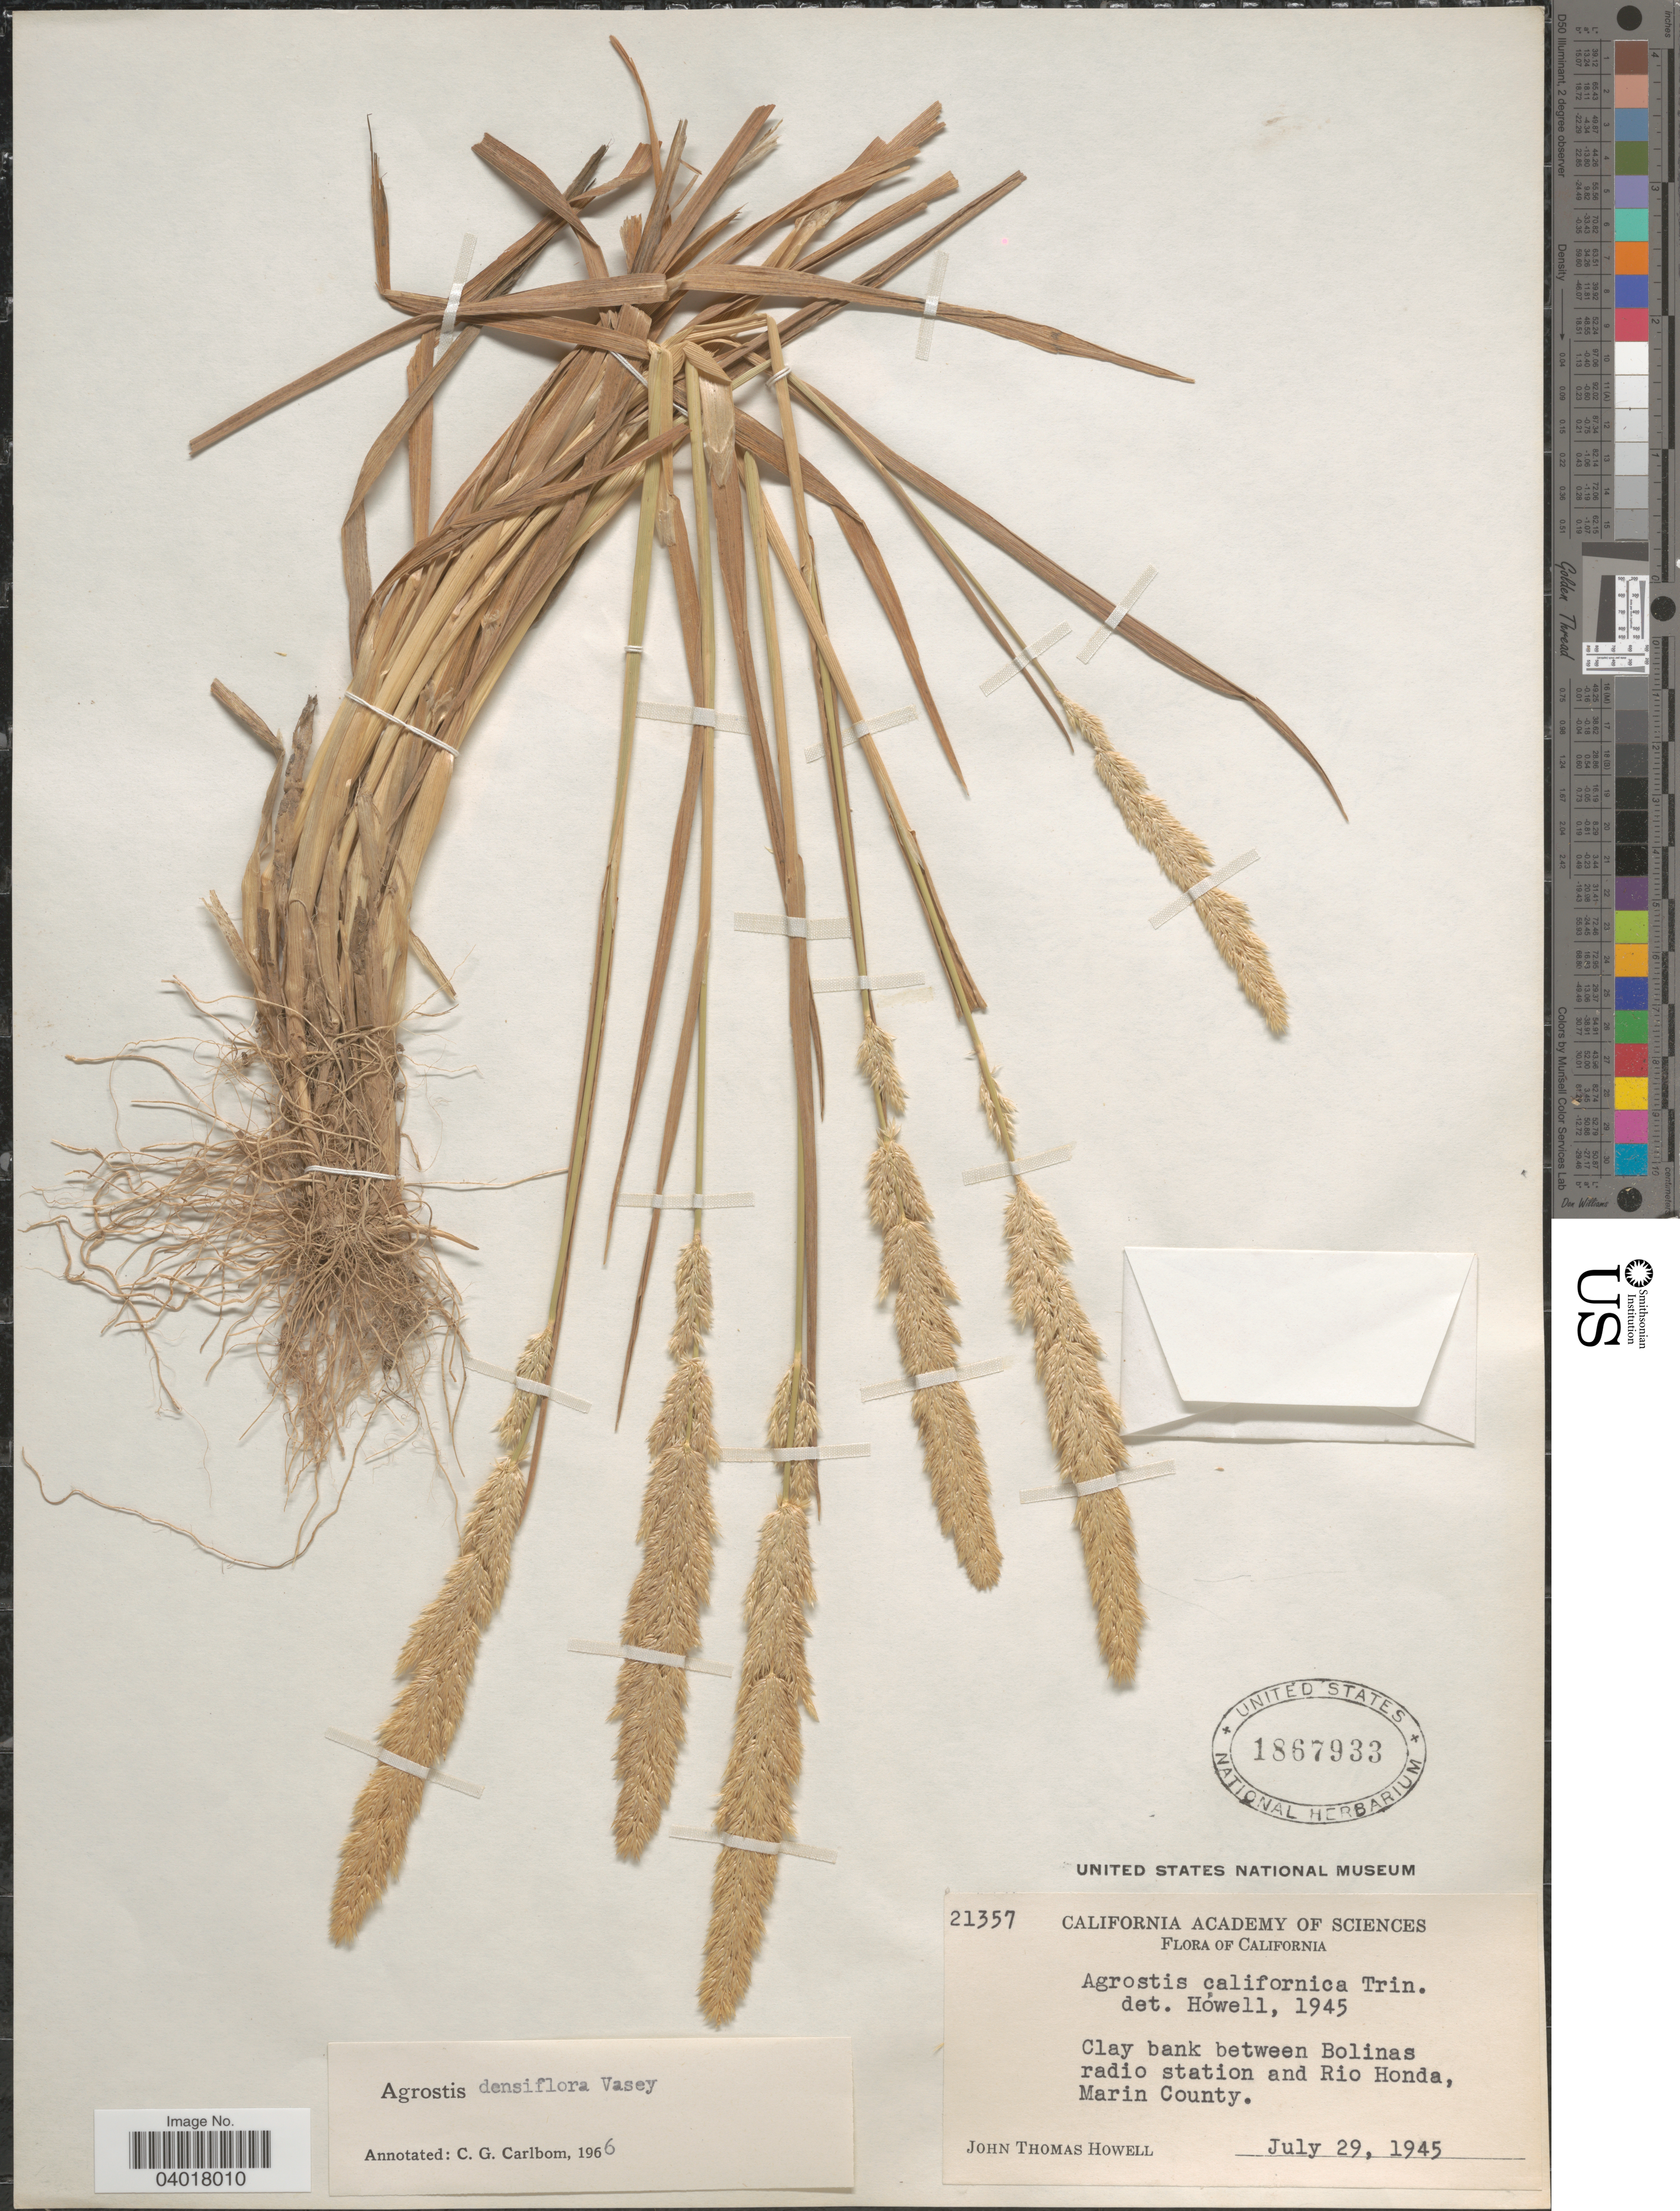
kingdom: Plantae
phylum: Tracheophyta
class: Liliopsida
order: Poales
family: Poaceae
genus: Agrostis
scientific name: Agrostis densiflora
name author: Vasey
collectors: J. T. Howell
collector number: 21357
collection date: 1945-07-29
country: United States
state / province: California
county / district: Marin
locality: Clay bank between Bolinas radio station and Rio Honda, Marin County.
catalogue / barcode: US 1867933